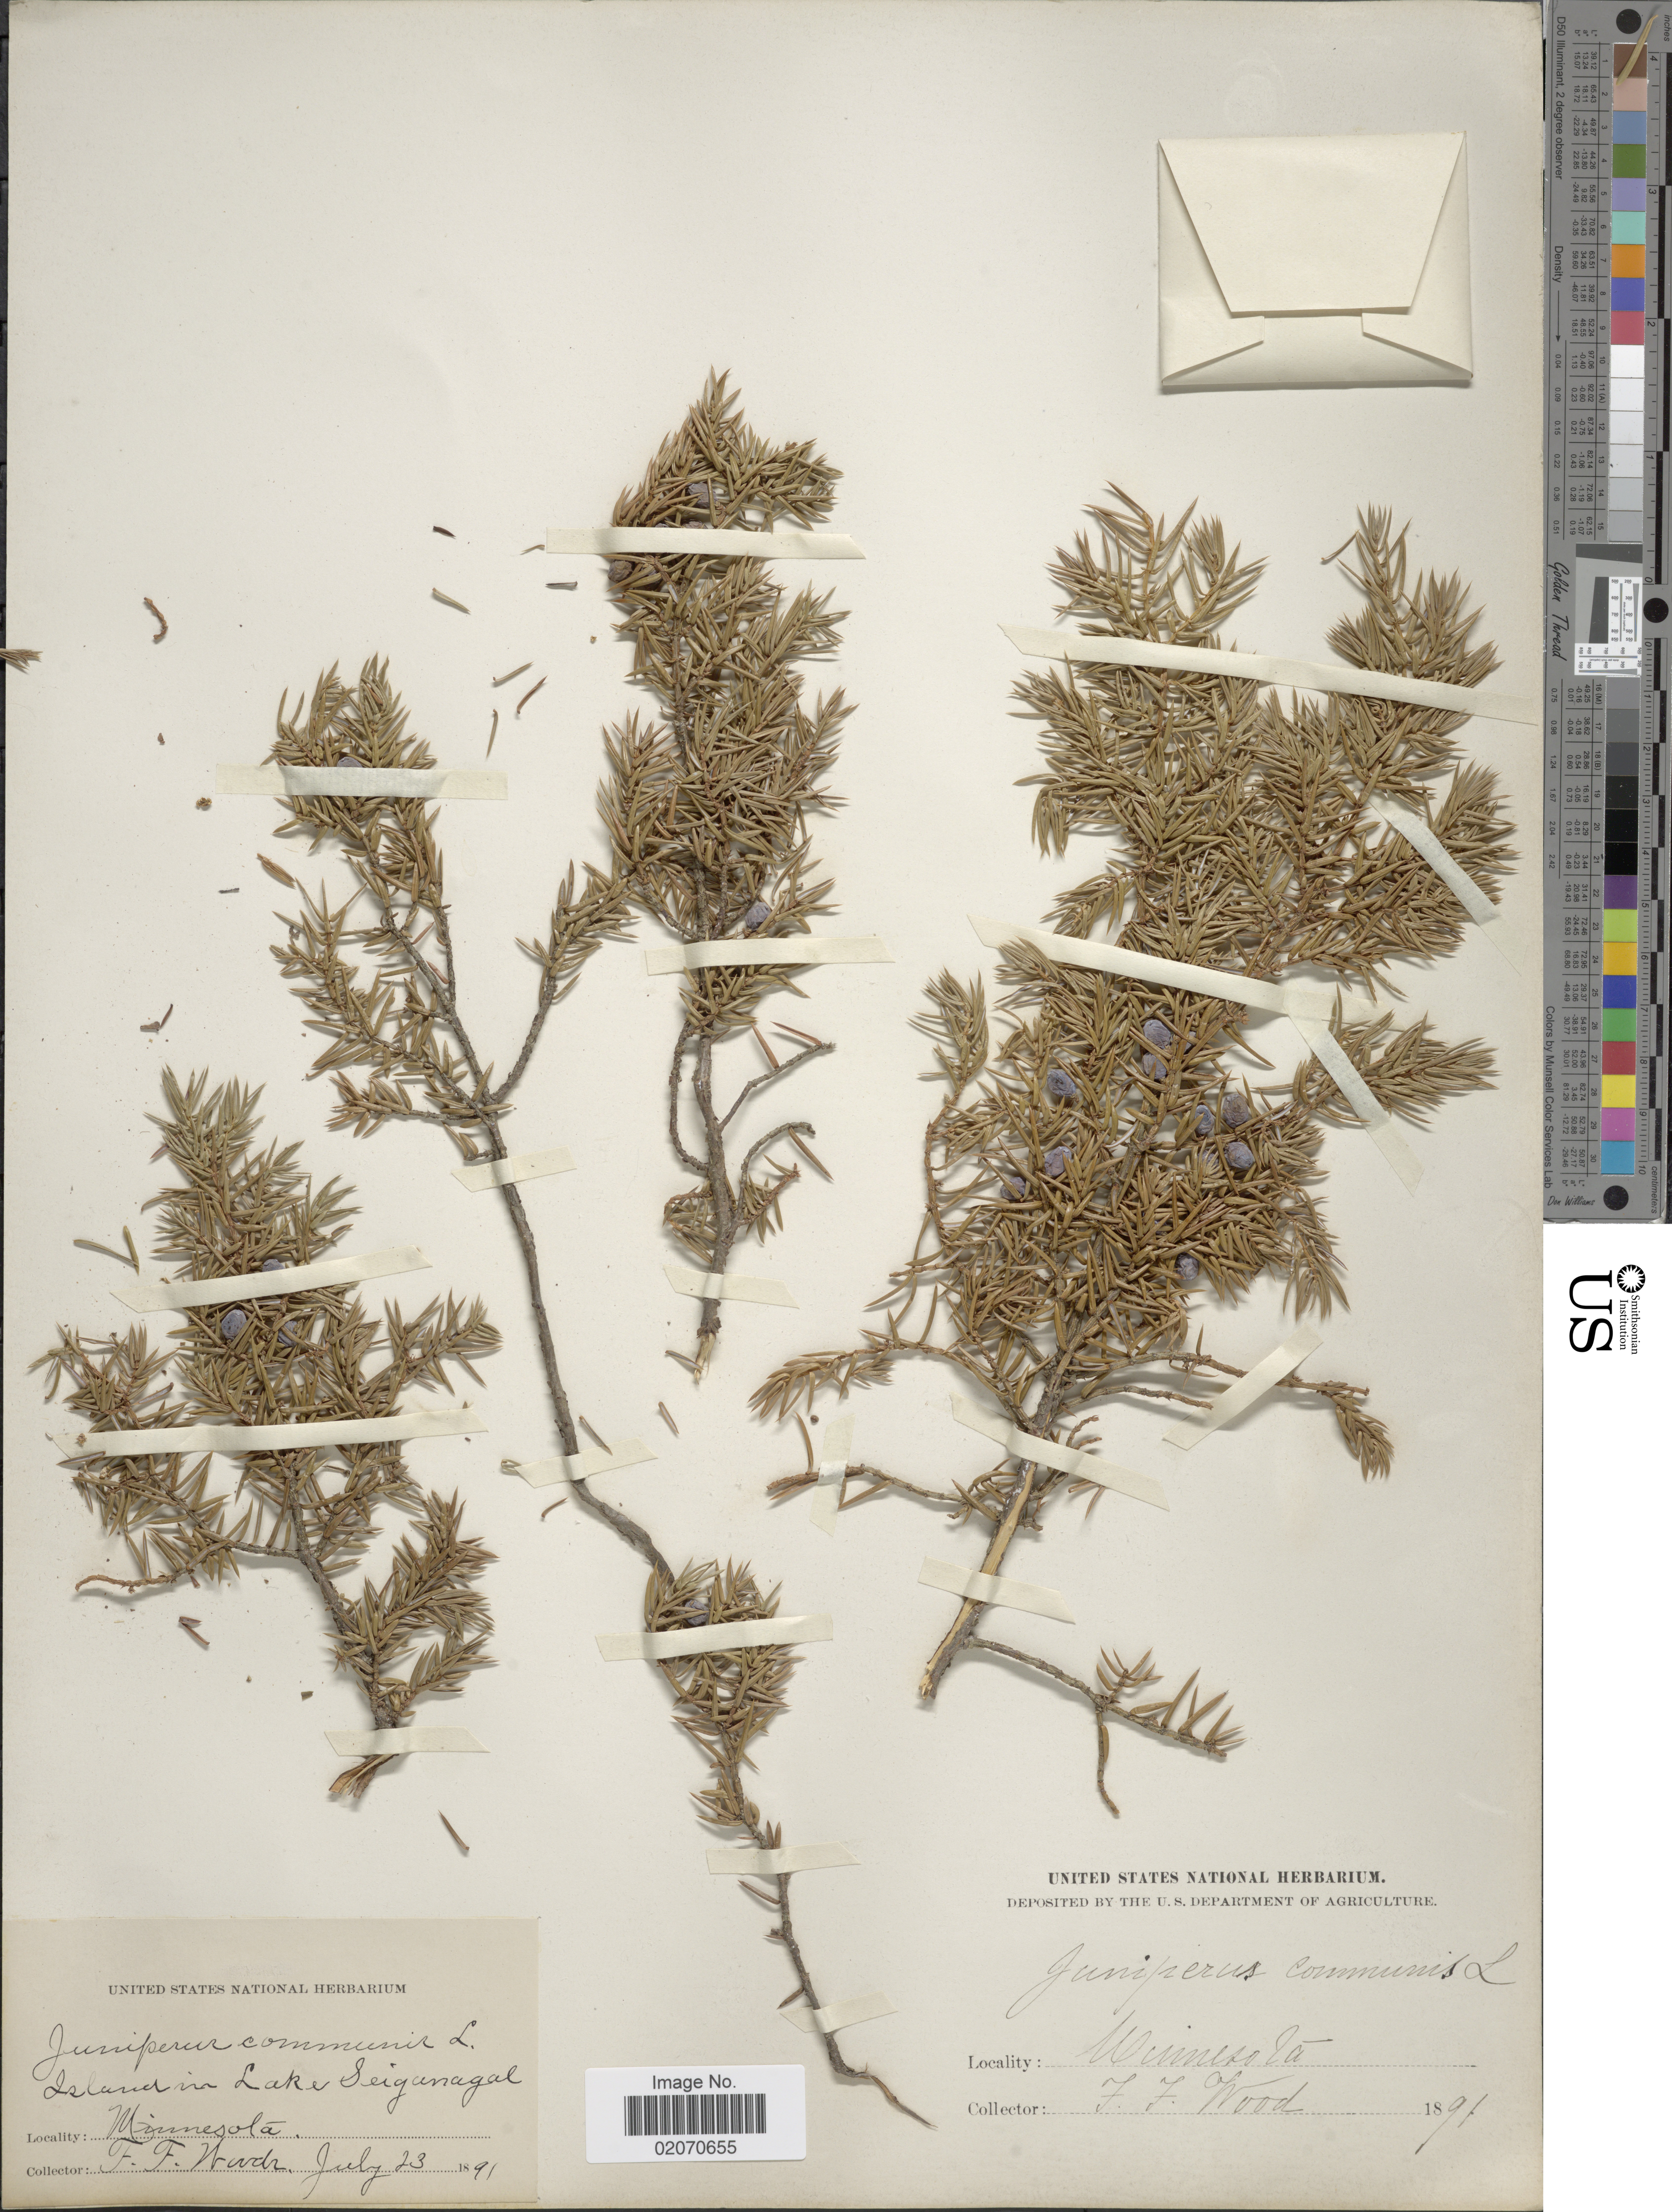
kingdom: Plantae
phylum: Tracheophyta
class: Pinopsida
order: Pinales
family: Cupressaceae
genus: Juniperus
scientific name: Juniperus communis var. depressa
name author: Pursh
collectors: F. Wood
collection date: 1891-07-23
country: United States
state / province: Minnesota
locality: Island in Lake Seiganagal